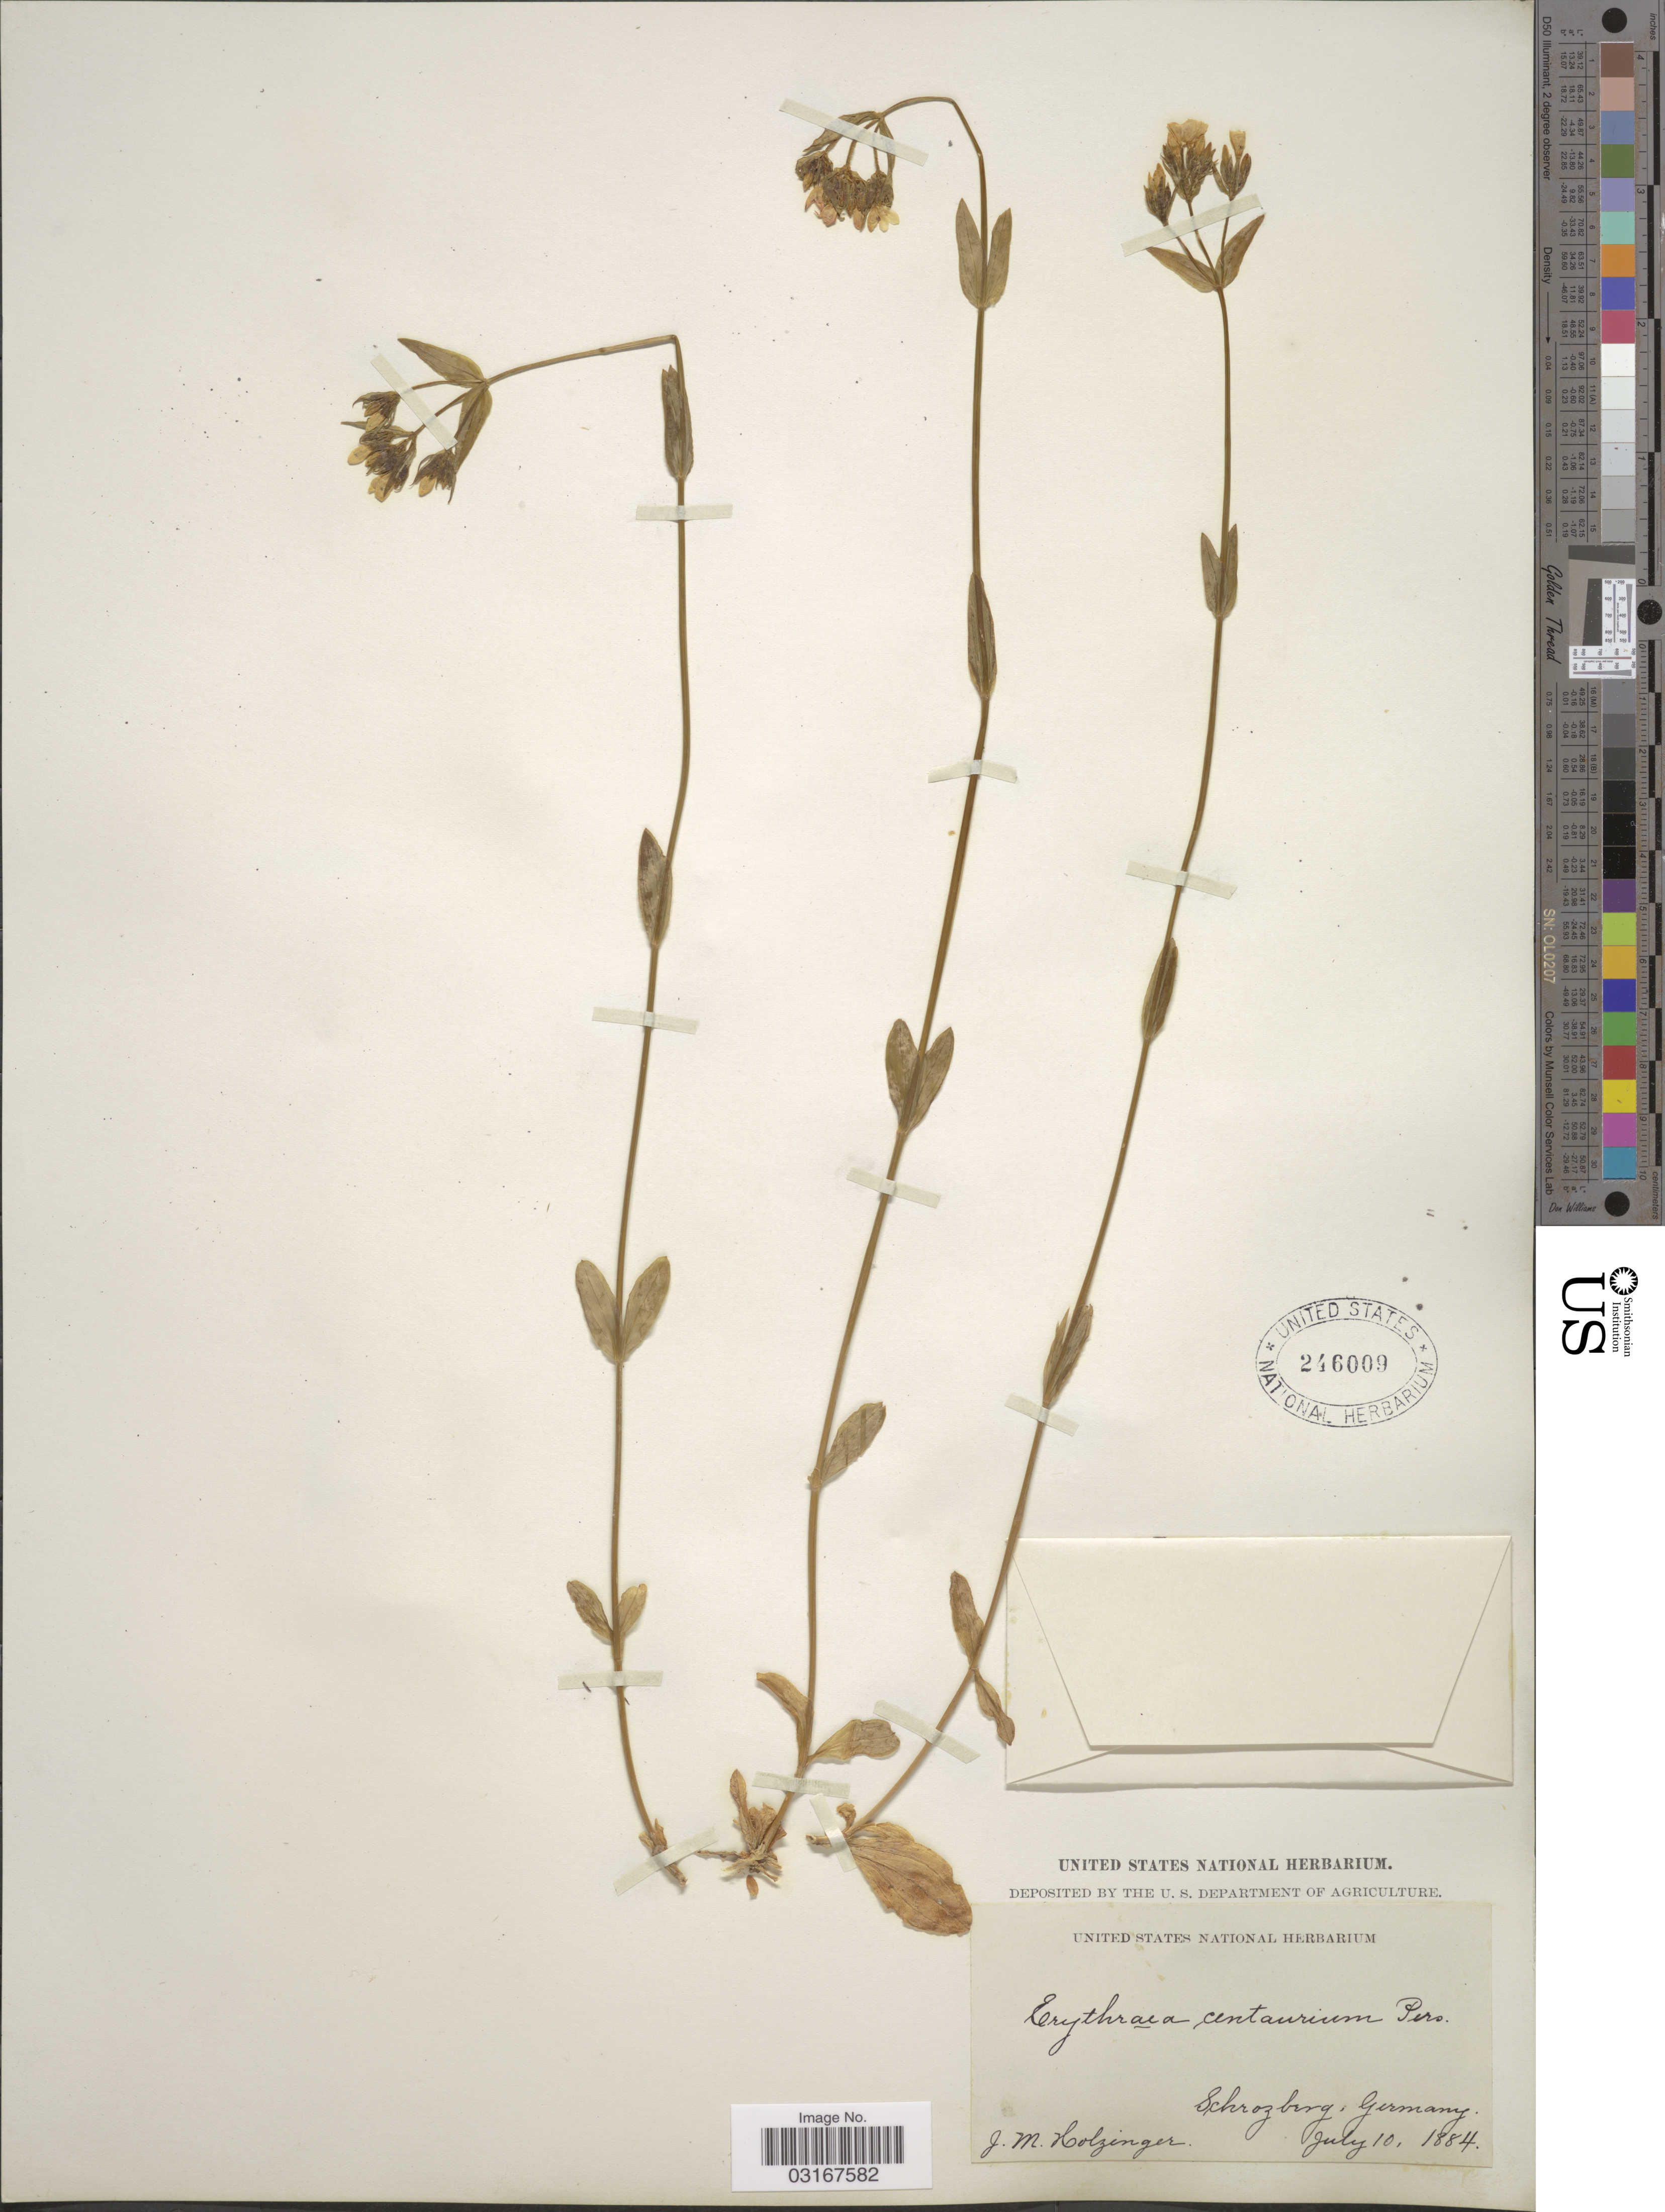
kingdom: Plantae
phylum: Tracheophyta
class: Magnoliopsida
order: Gentianales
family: Gentianaceae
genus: Erythraea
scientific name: Erythraea centaurium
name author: (L.) Borkh.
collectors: J. M. Holzinger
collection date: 1884-07-10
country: Germany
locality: Schrozberg.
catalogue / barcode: US 246009